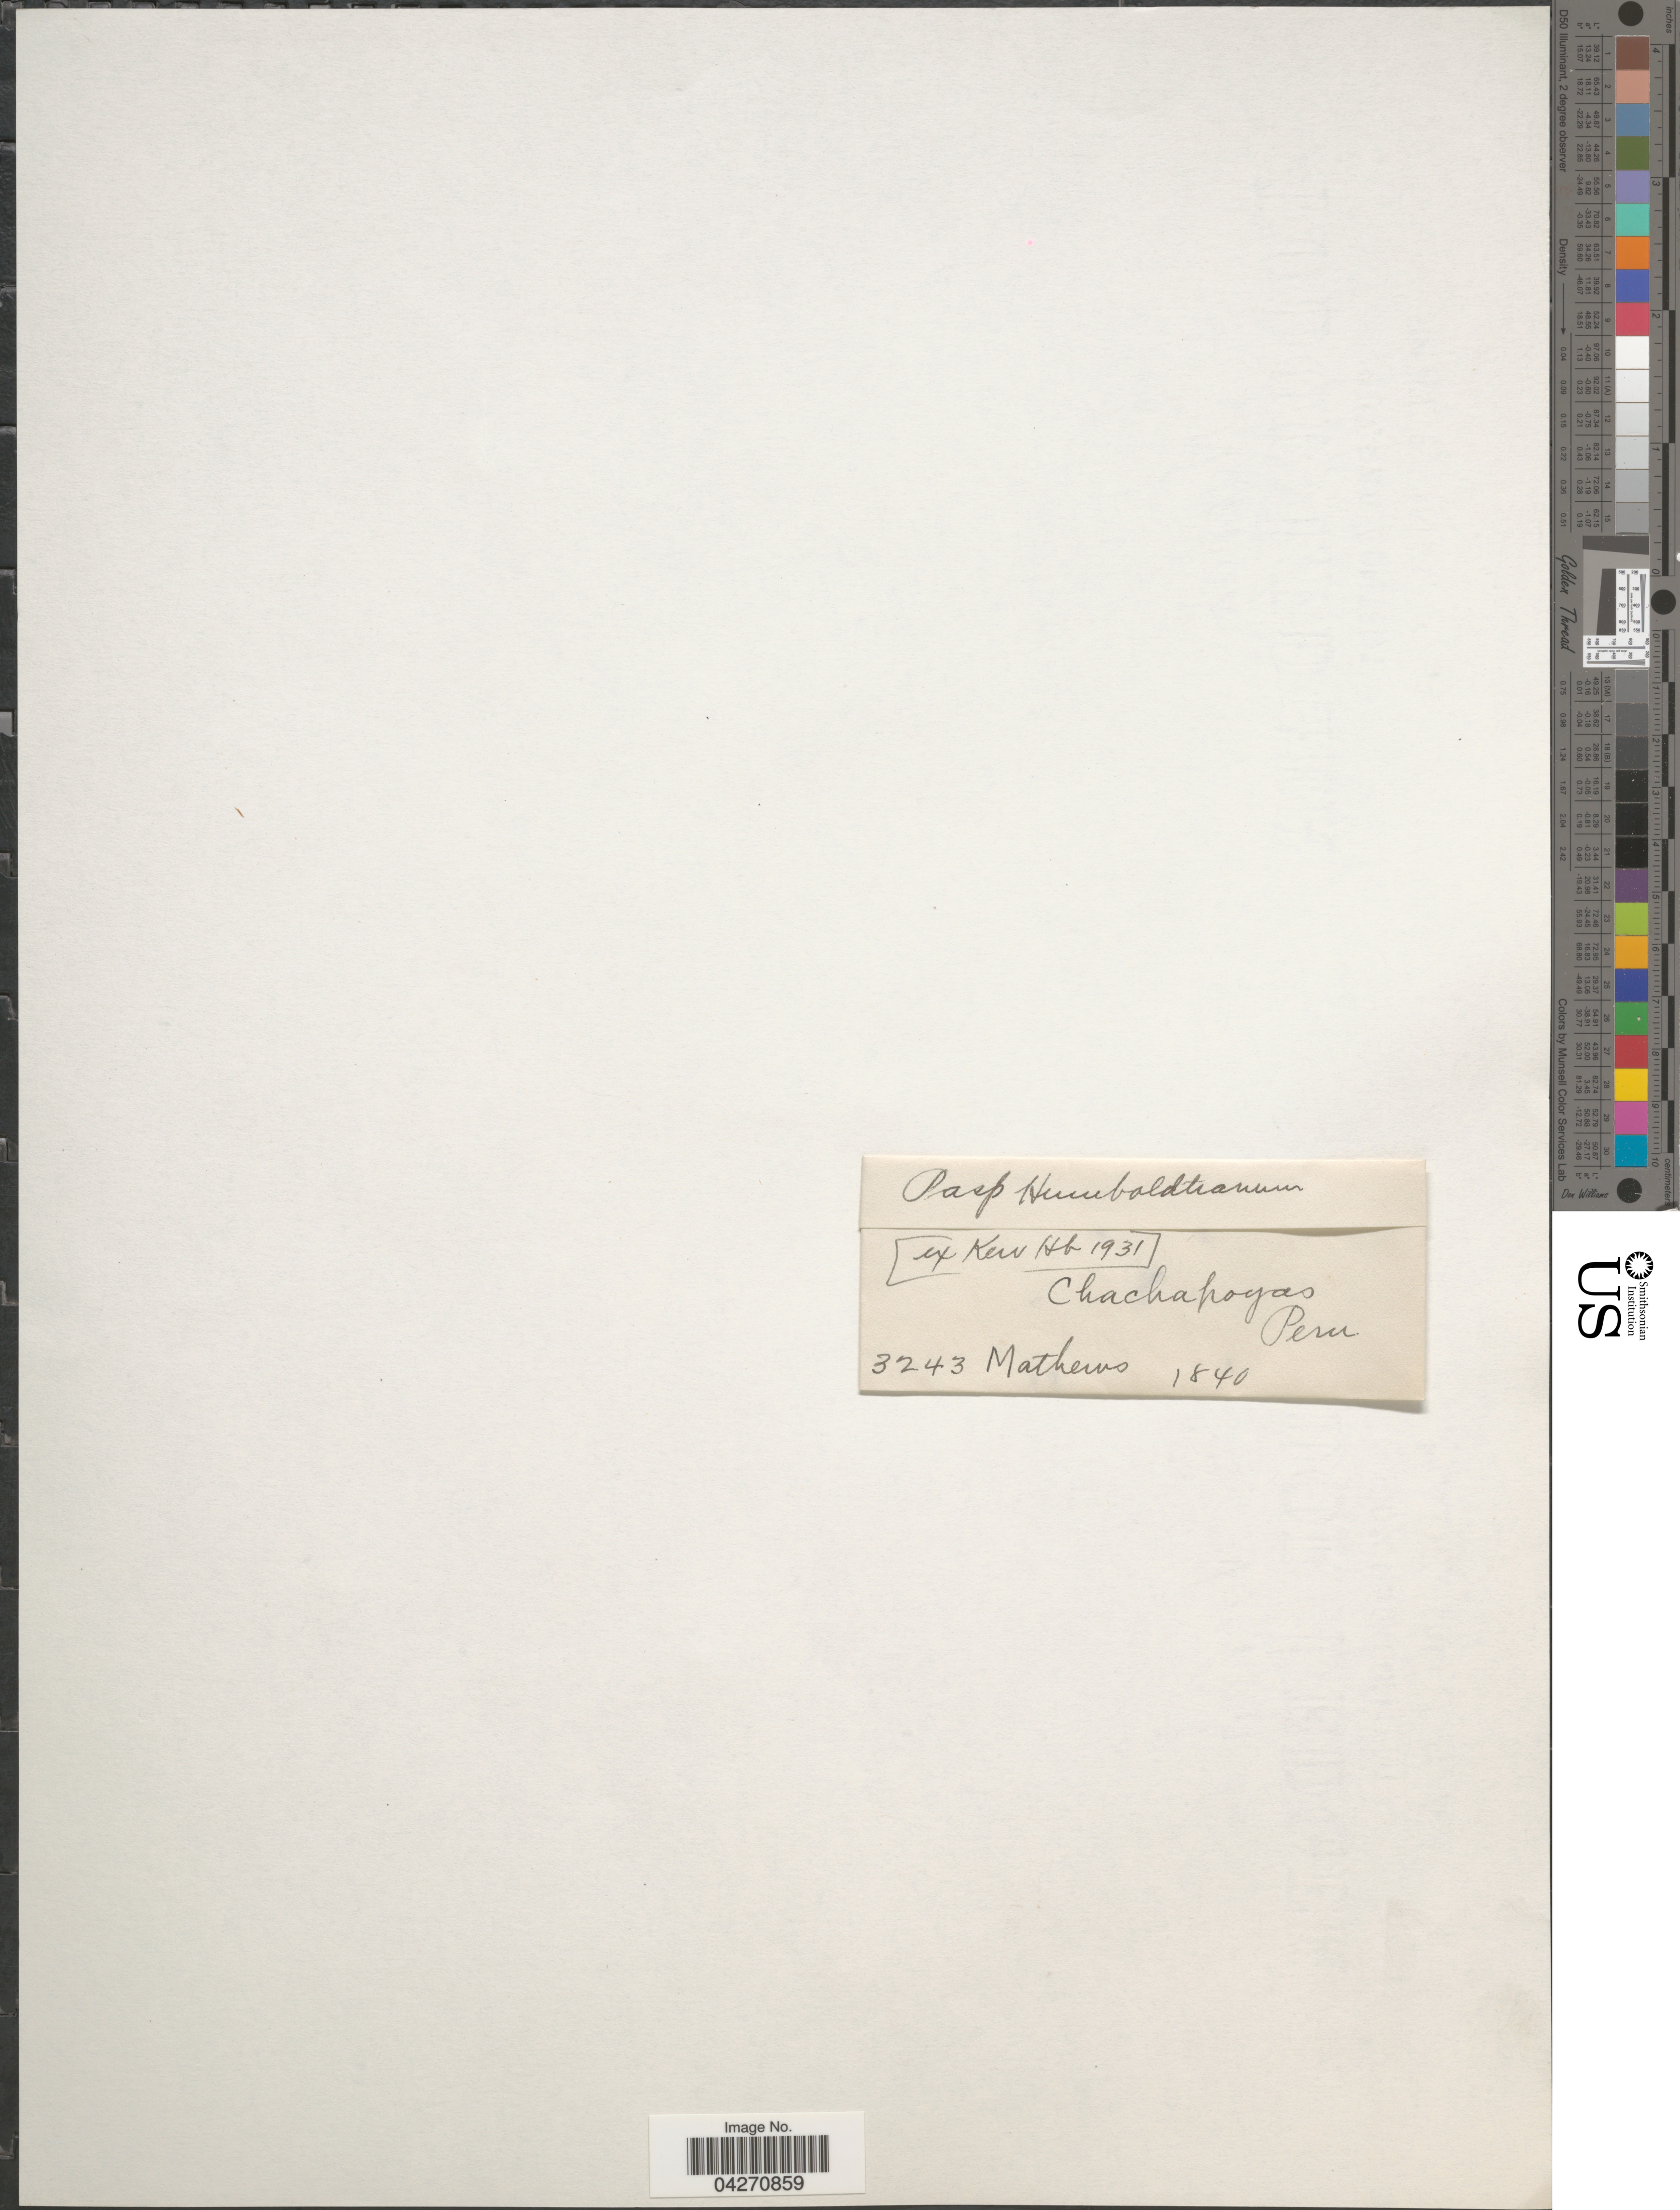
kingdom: Plantae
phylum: Tracheophyta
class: Liliopsida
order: Poales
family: Poaceae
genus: Paspalum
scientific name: Paspalum humboldtianum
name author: Flüggé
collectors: -- Mathews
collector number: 3243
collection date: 1840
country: Peru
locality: Chachapoyas.